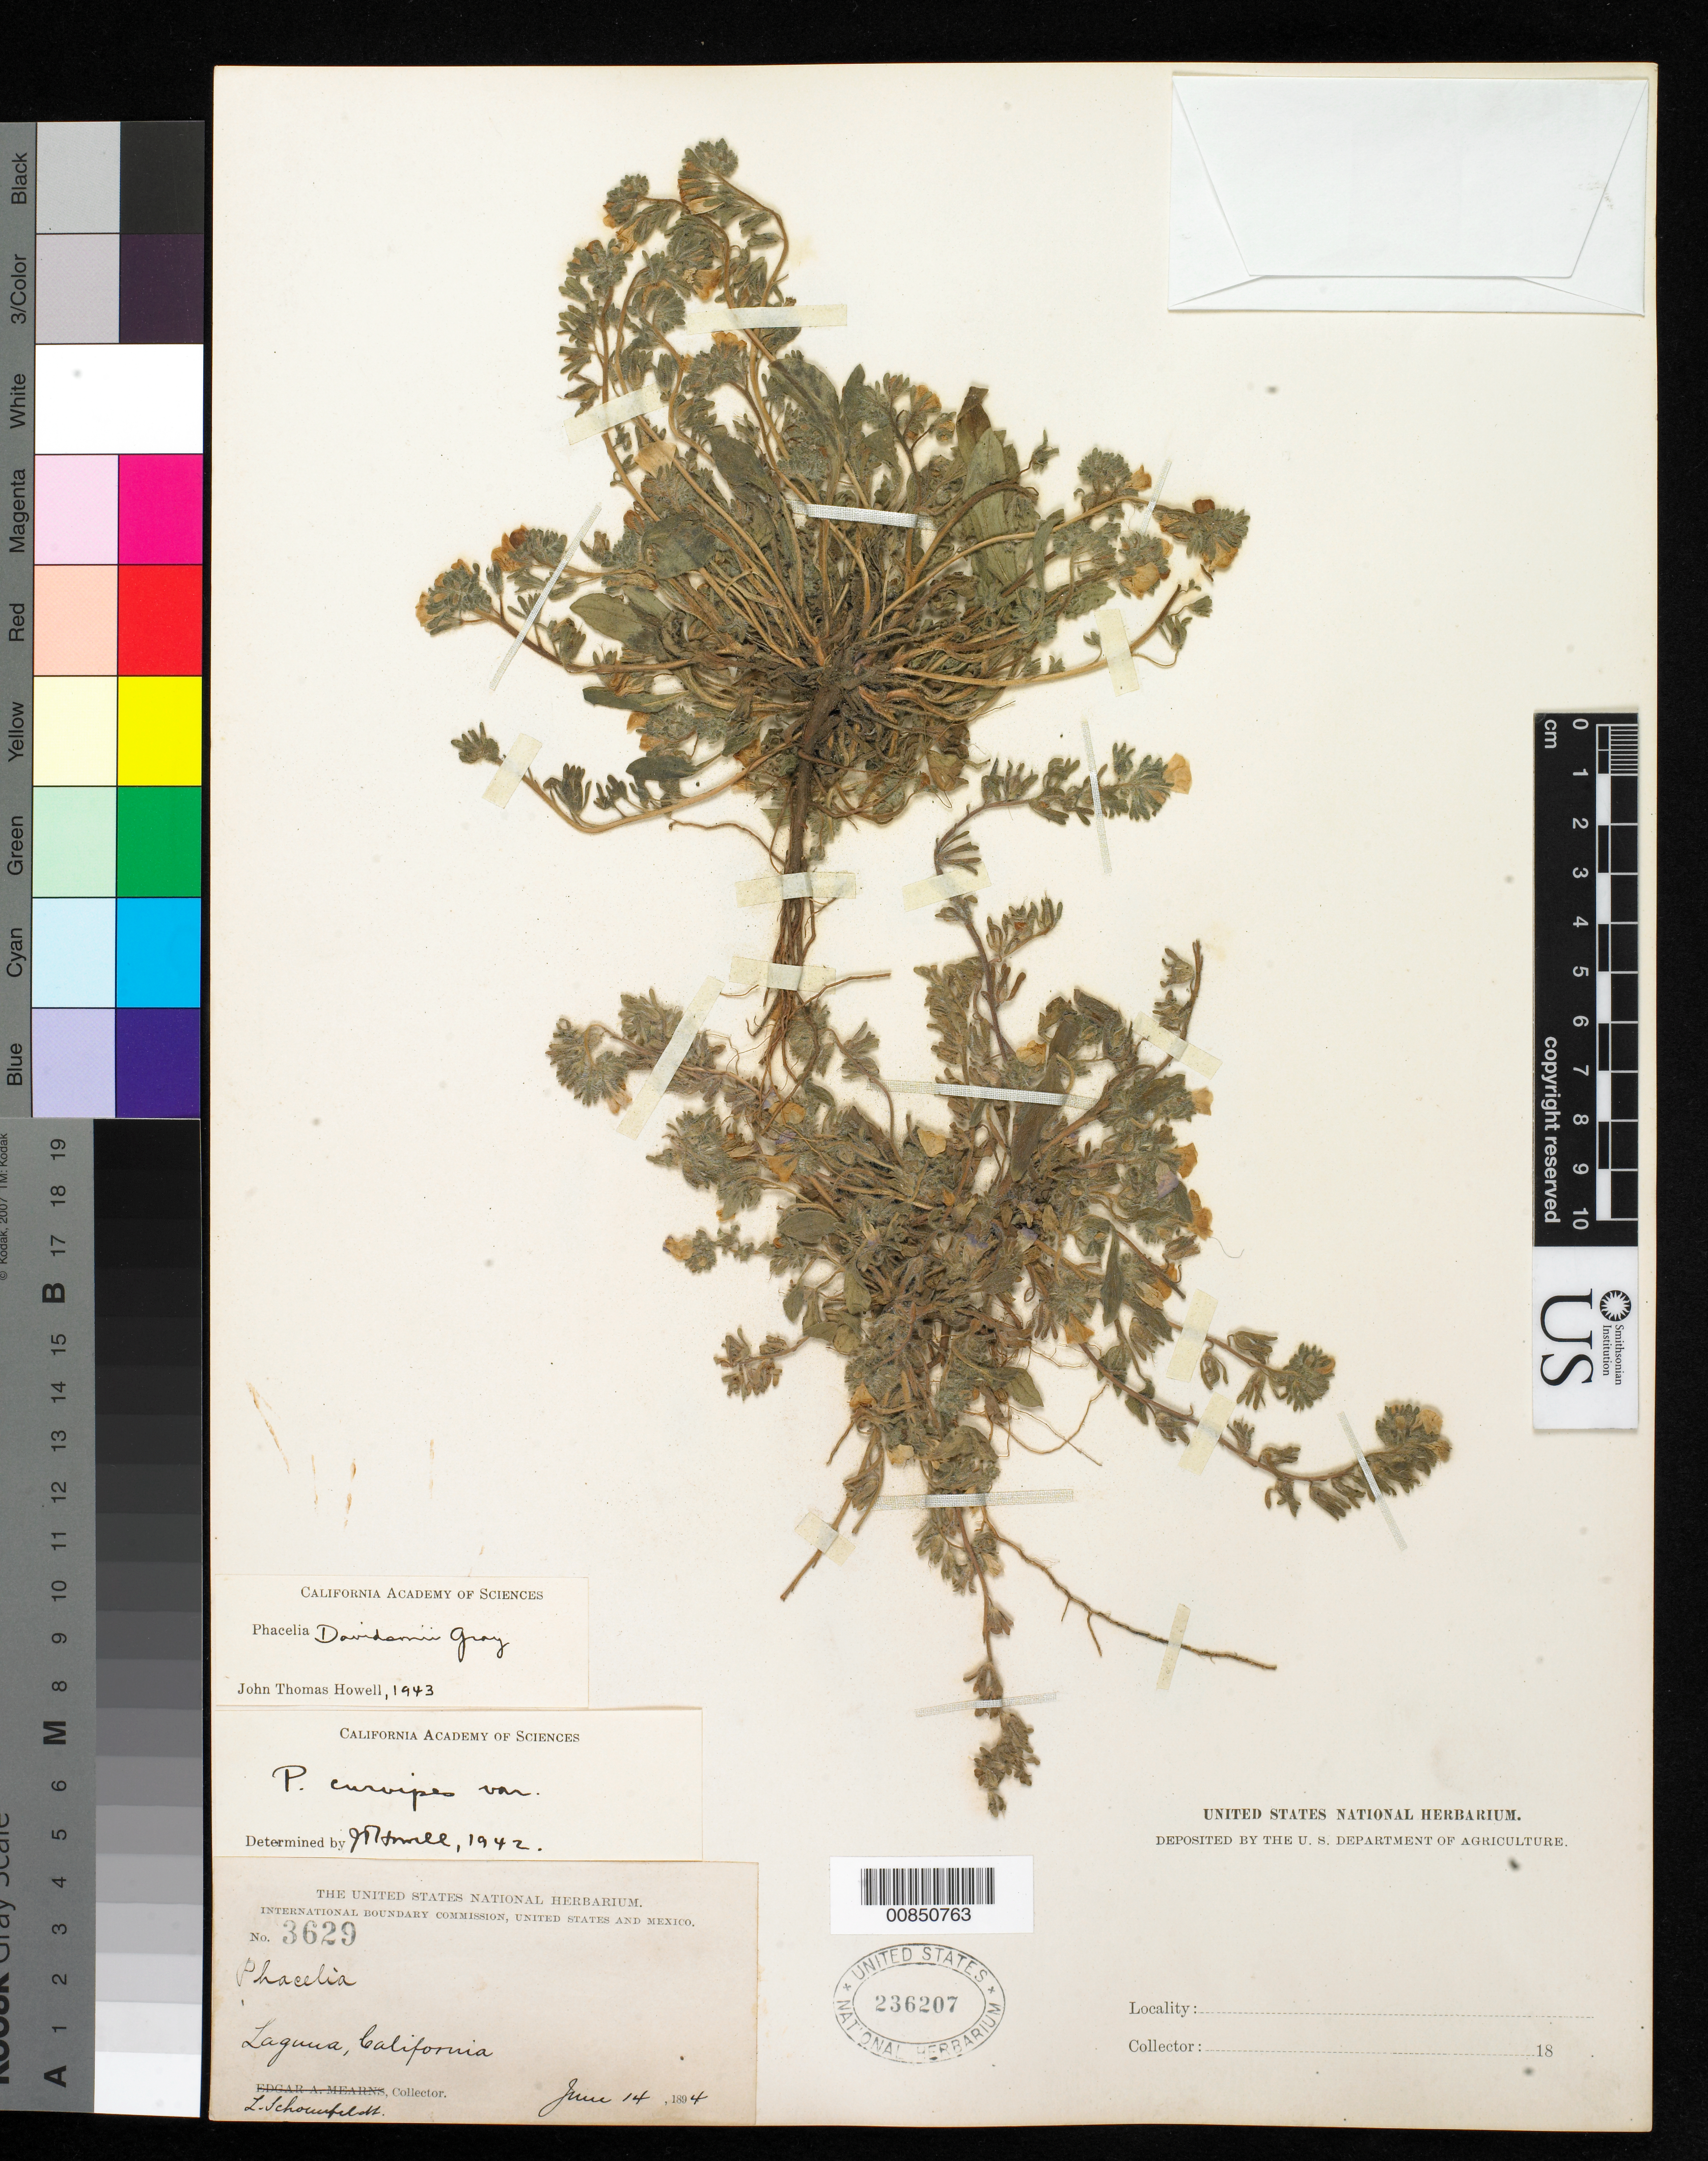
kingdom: Plantae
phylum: Tracheophyta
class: Magnoliopsida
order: Boraginales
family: Hydrophyllaceae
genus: Phacelia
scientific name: Phacelia davidsonii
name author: A. Gray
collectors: L. Schoenfeldt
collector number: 3629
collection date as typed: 14 Jun 1894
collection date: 1894-06-14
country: United States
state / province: California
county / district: Orange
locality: Laguna, California.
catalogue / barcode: US 236207